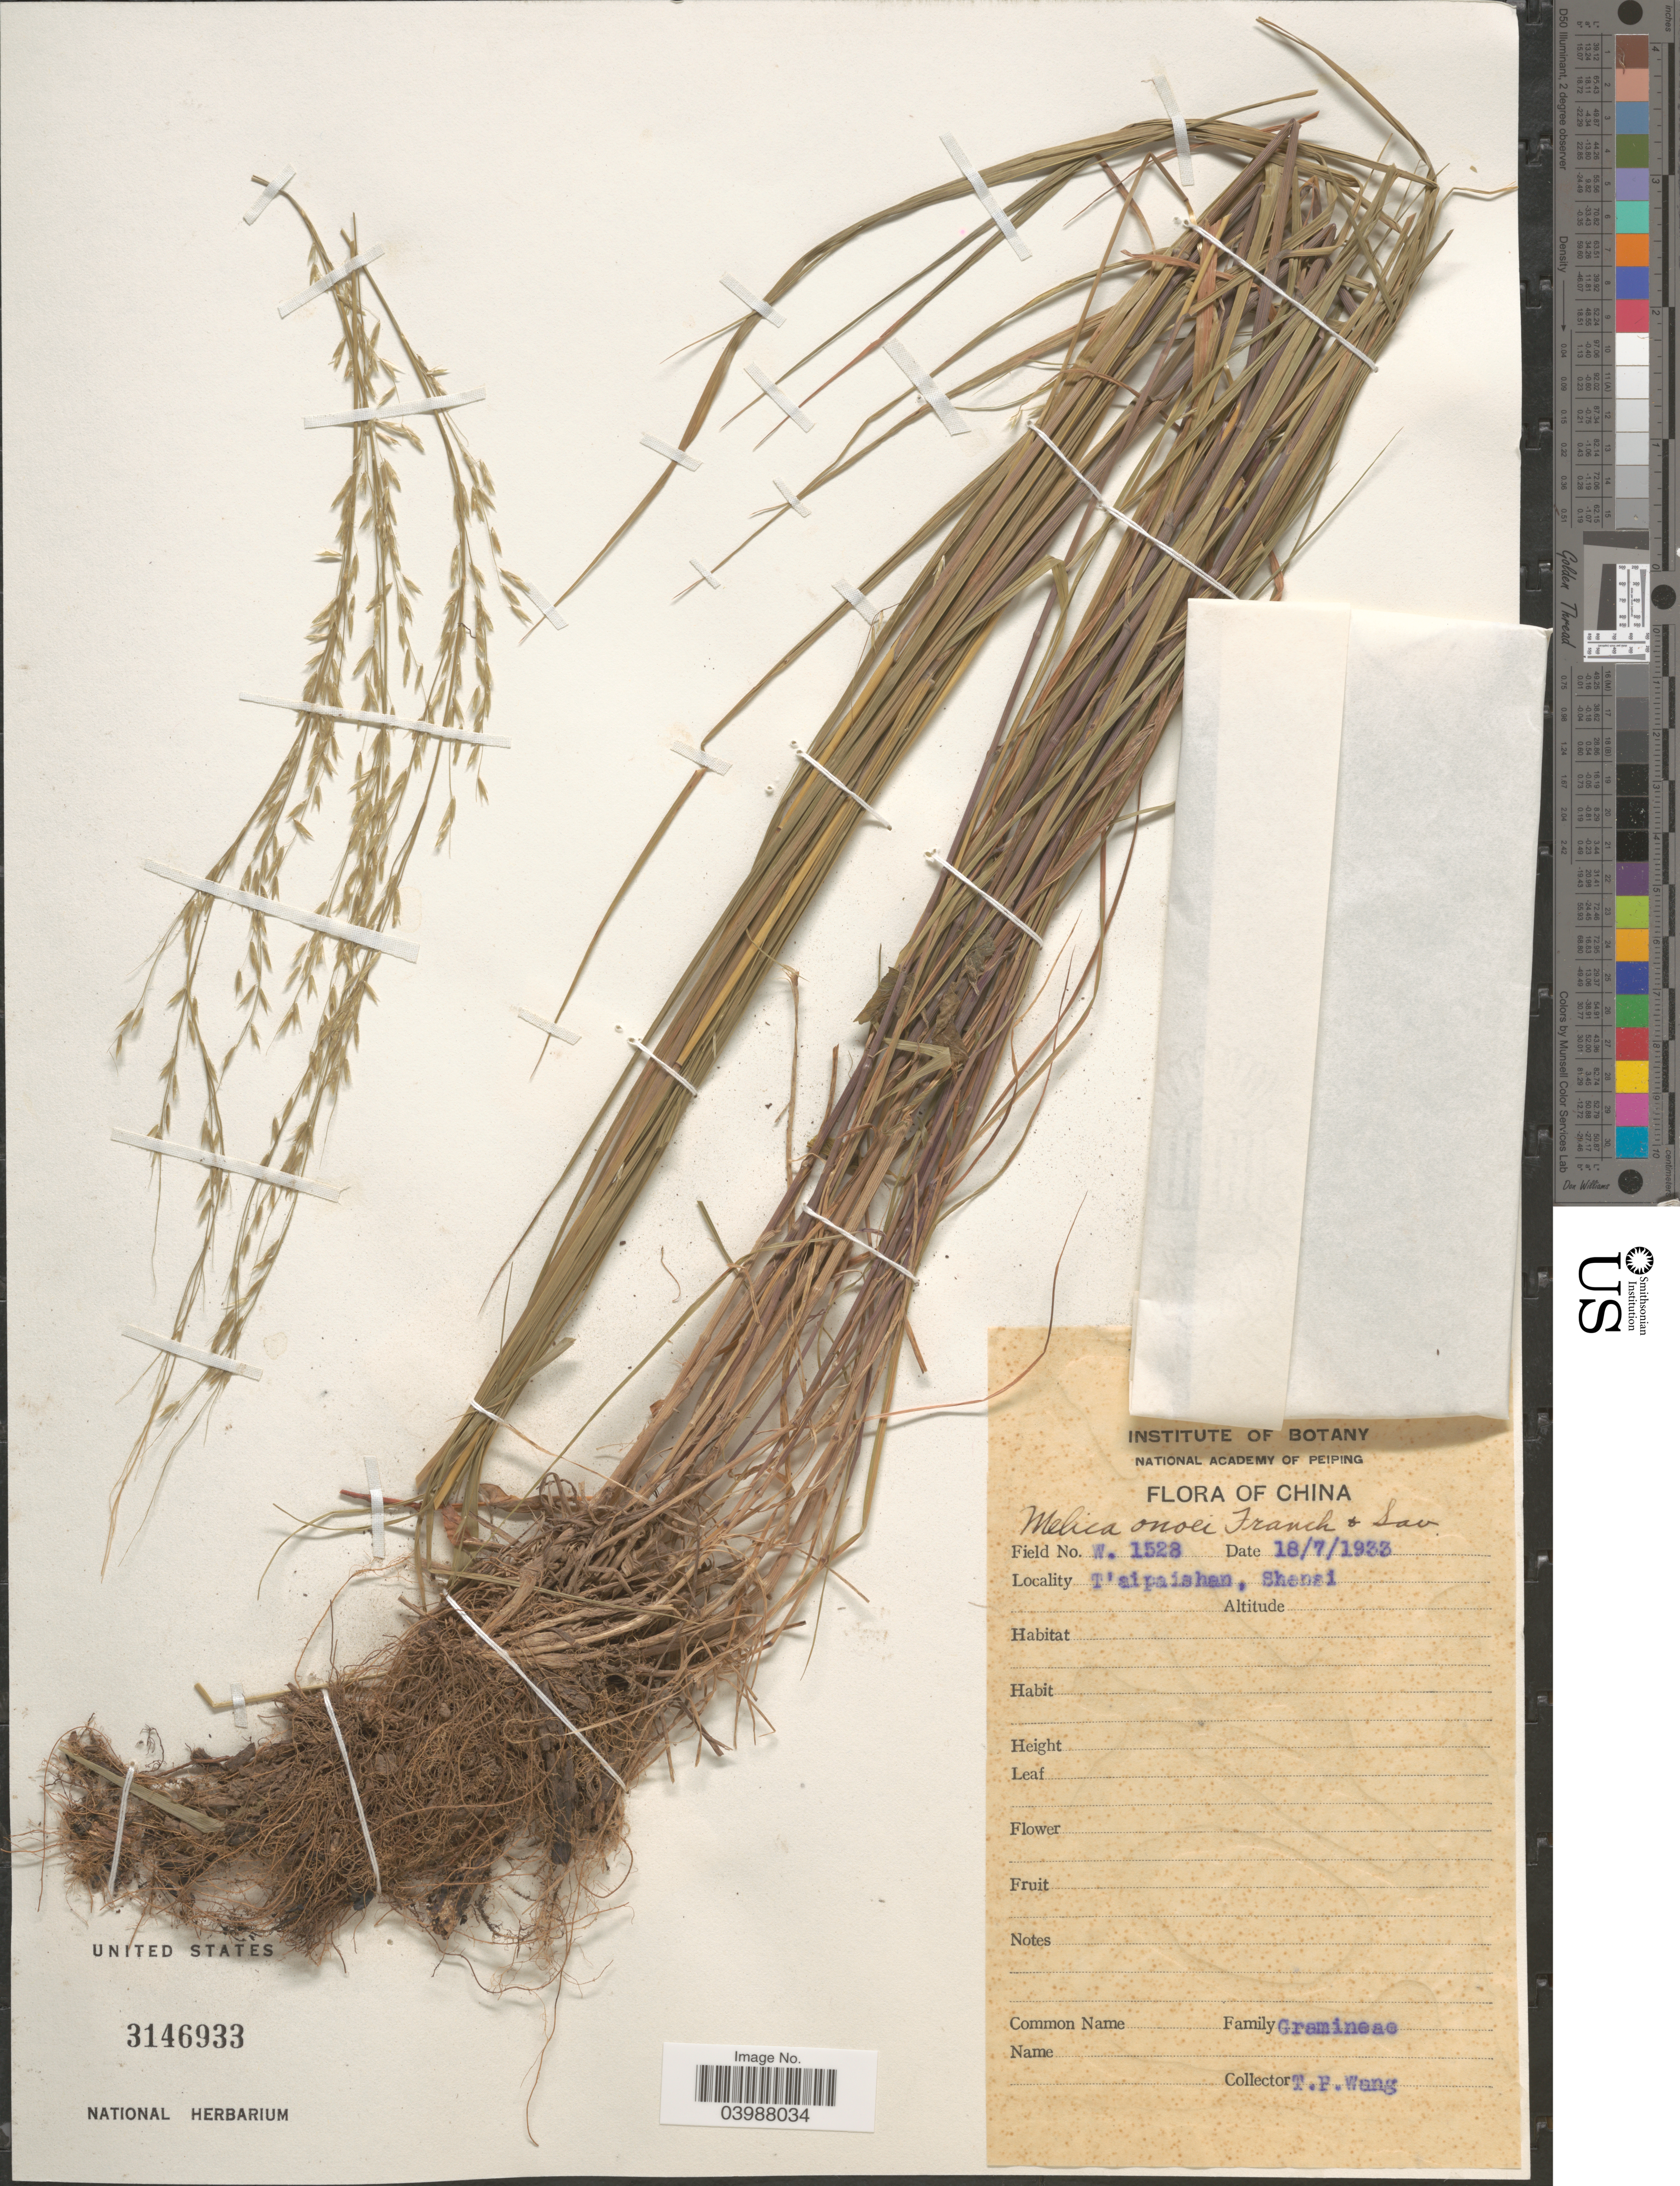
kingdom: Plantae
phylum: Tracheophyta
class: Liliopsida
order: Poales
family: Poaceae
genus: Melica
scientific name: Melica onoei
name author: Franch. & Sav.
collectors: T. Wang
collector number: W.1528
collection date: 1933-07-18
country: China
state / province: Shanxi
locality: Shensi. T'aipaishan.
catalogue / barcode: US 3146933